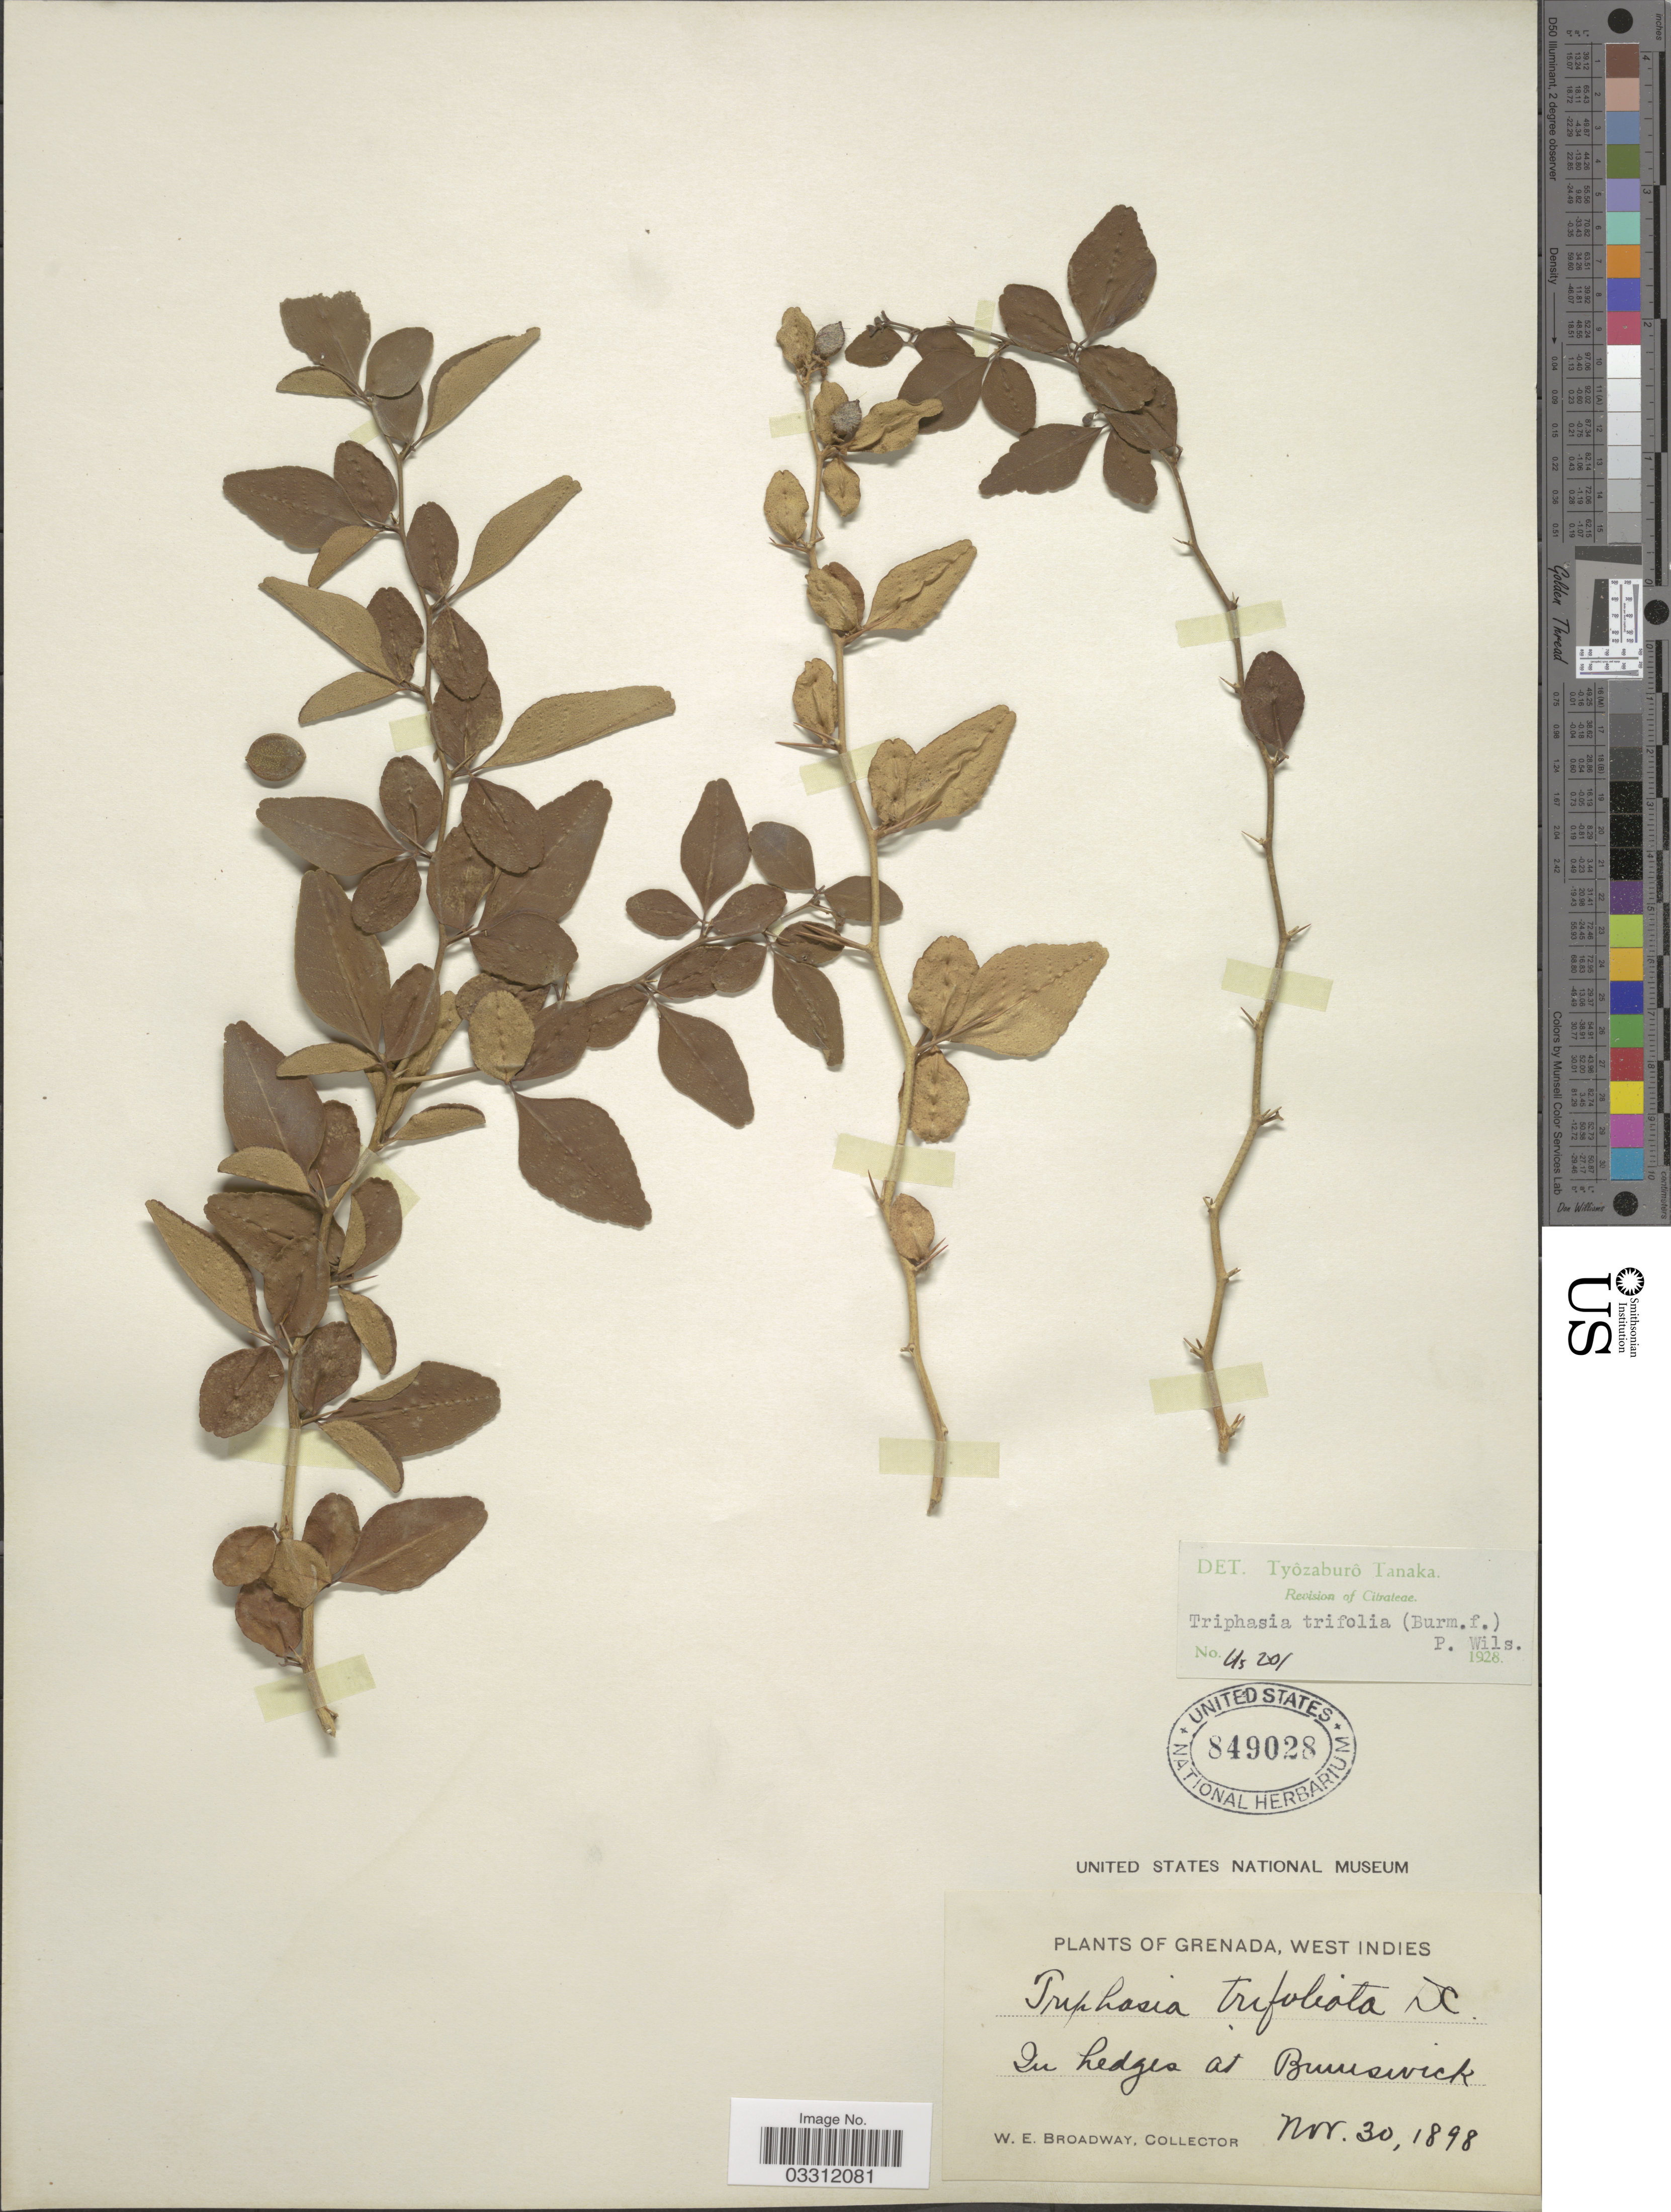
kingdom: Plantae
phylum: Tracheophyta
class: Magnoliopsida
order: Sapindales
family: Rutaceae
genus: Triphasia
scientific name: Triphasia trifoliata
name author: DC.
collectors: W. E. Broadway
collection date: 1898-11-30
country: Grenada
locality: In hedges at Brunswick.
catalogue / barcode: US 849028